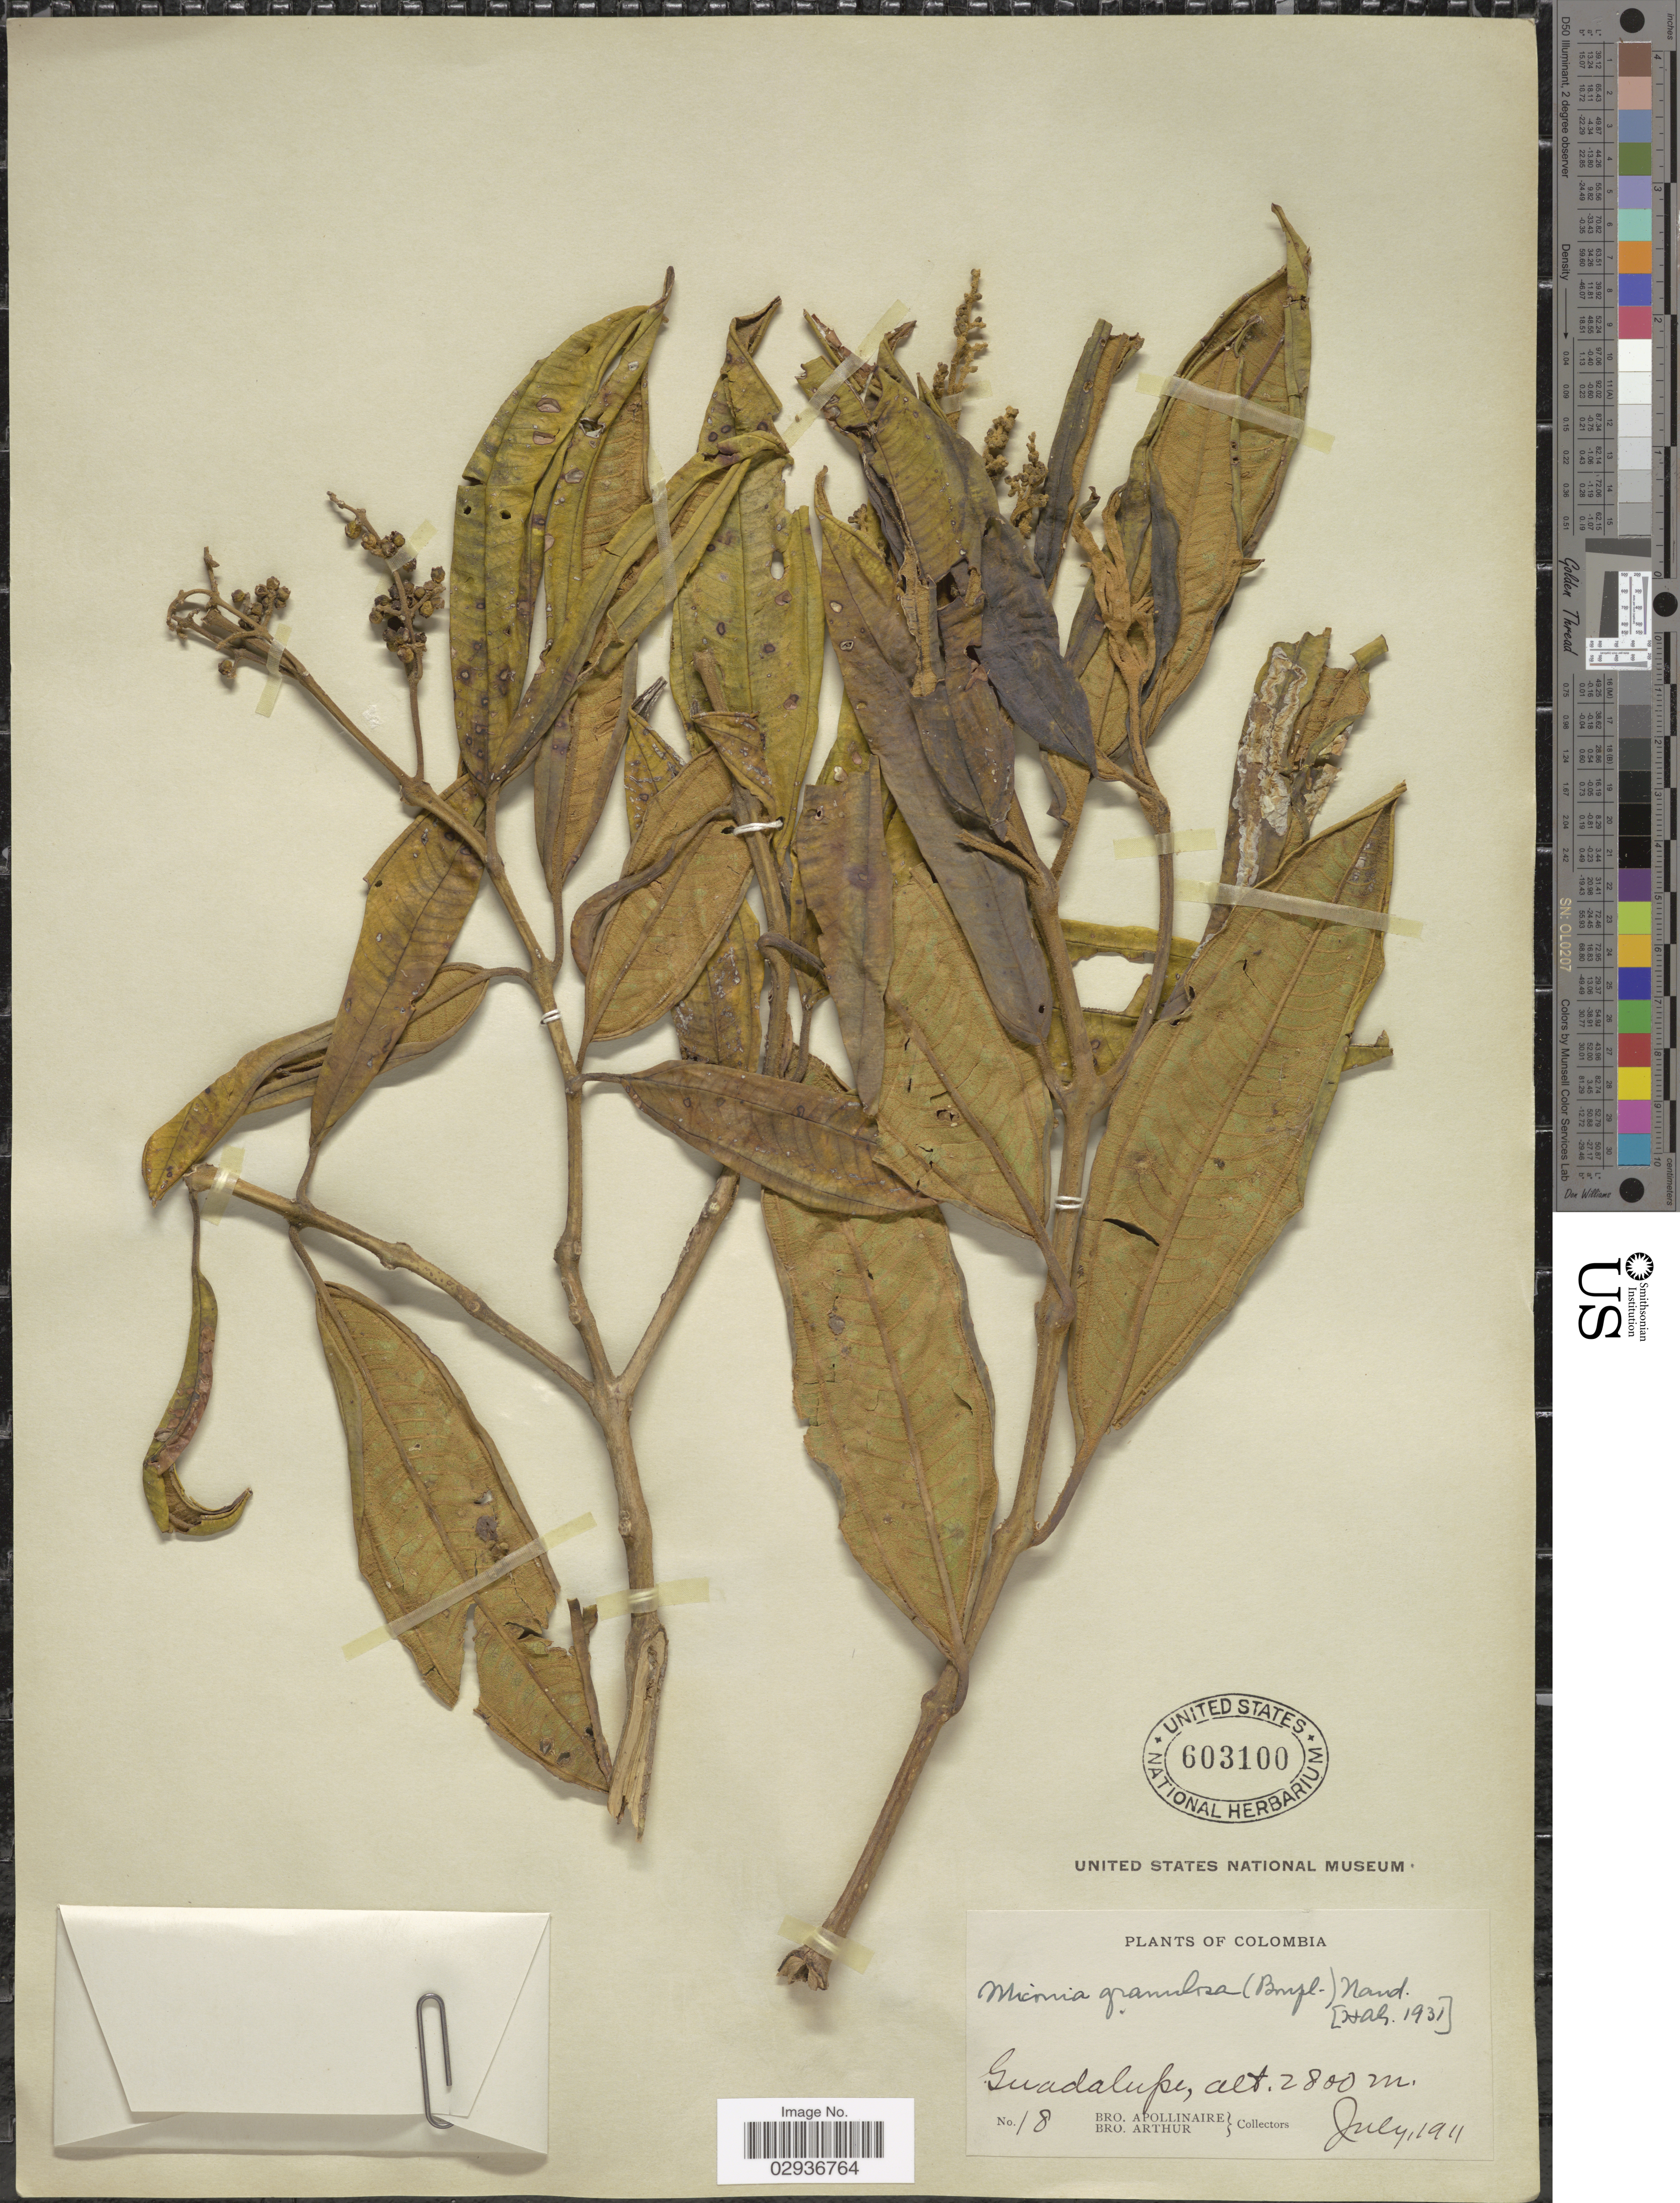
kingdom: Plantae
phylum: Tracheophyta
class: Magnoliopsida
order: Myrtales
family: Melastomataceae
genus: Miconia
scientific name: Miconia biappendiculata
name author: (Naudin) L. Uribe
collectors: Bro. Apollinaire & Bro. Arthur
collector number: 18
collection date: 1911-07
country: Colombia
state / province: Santander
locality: Guadalupe.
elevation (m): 2800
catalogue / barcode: US 603100